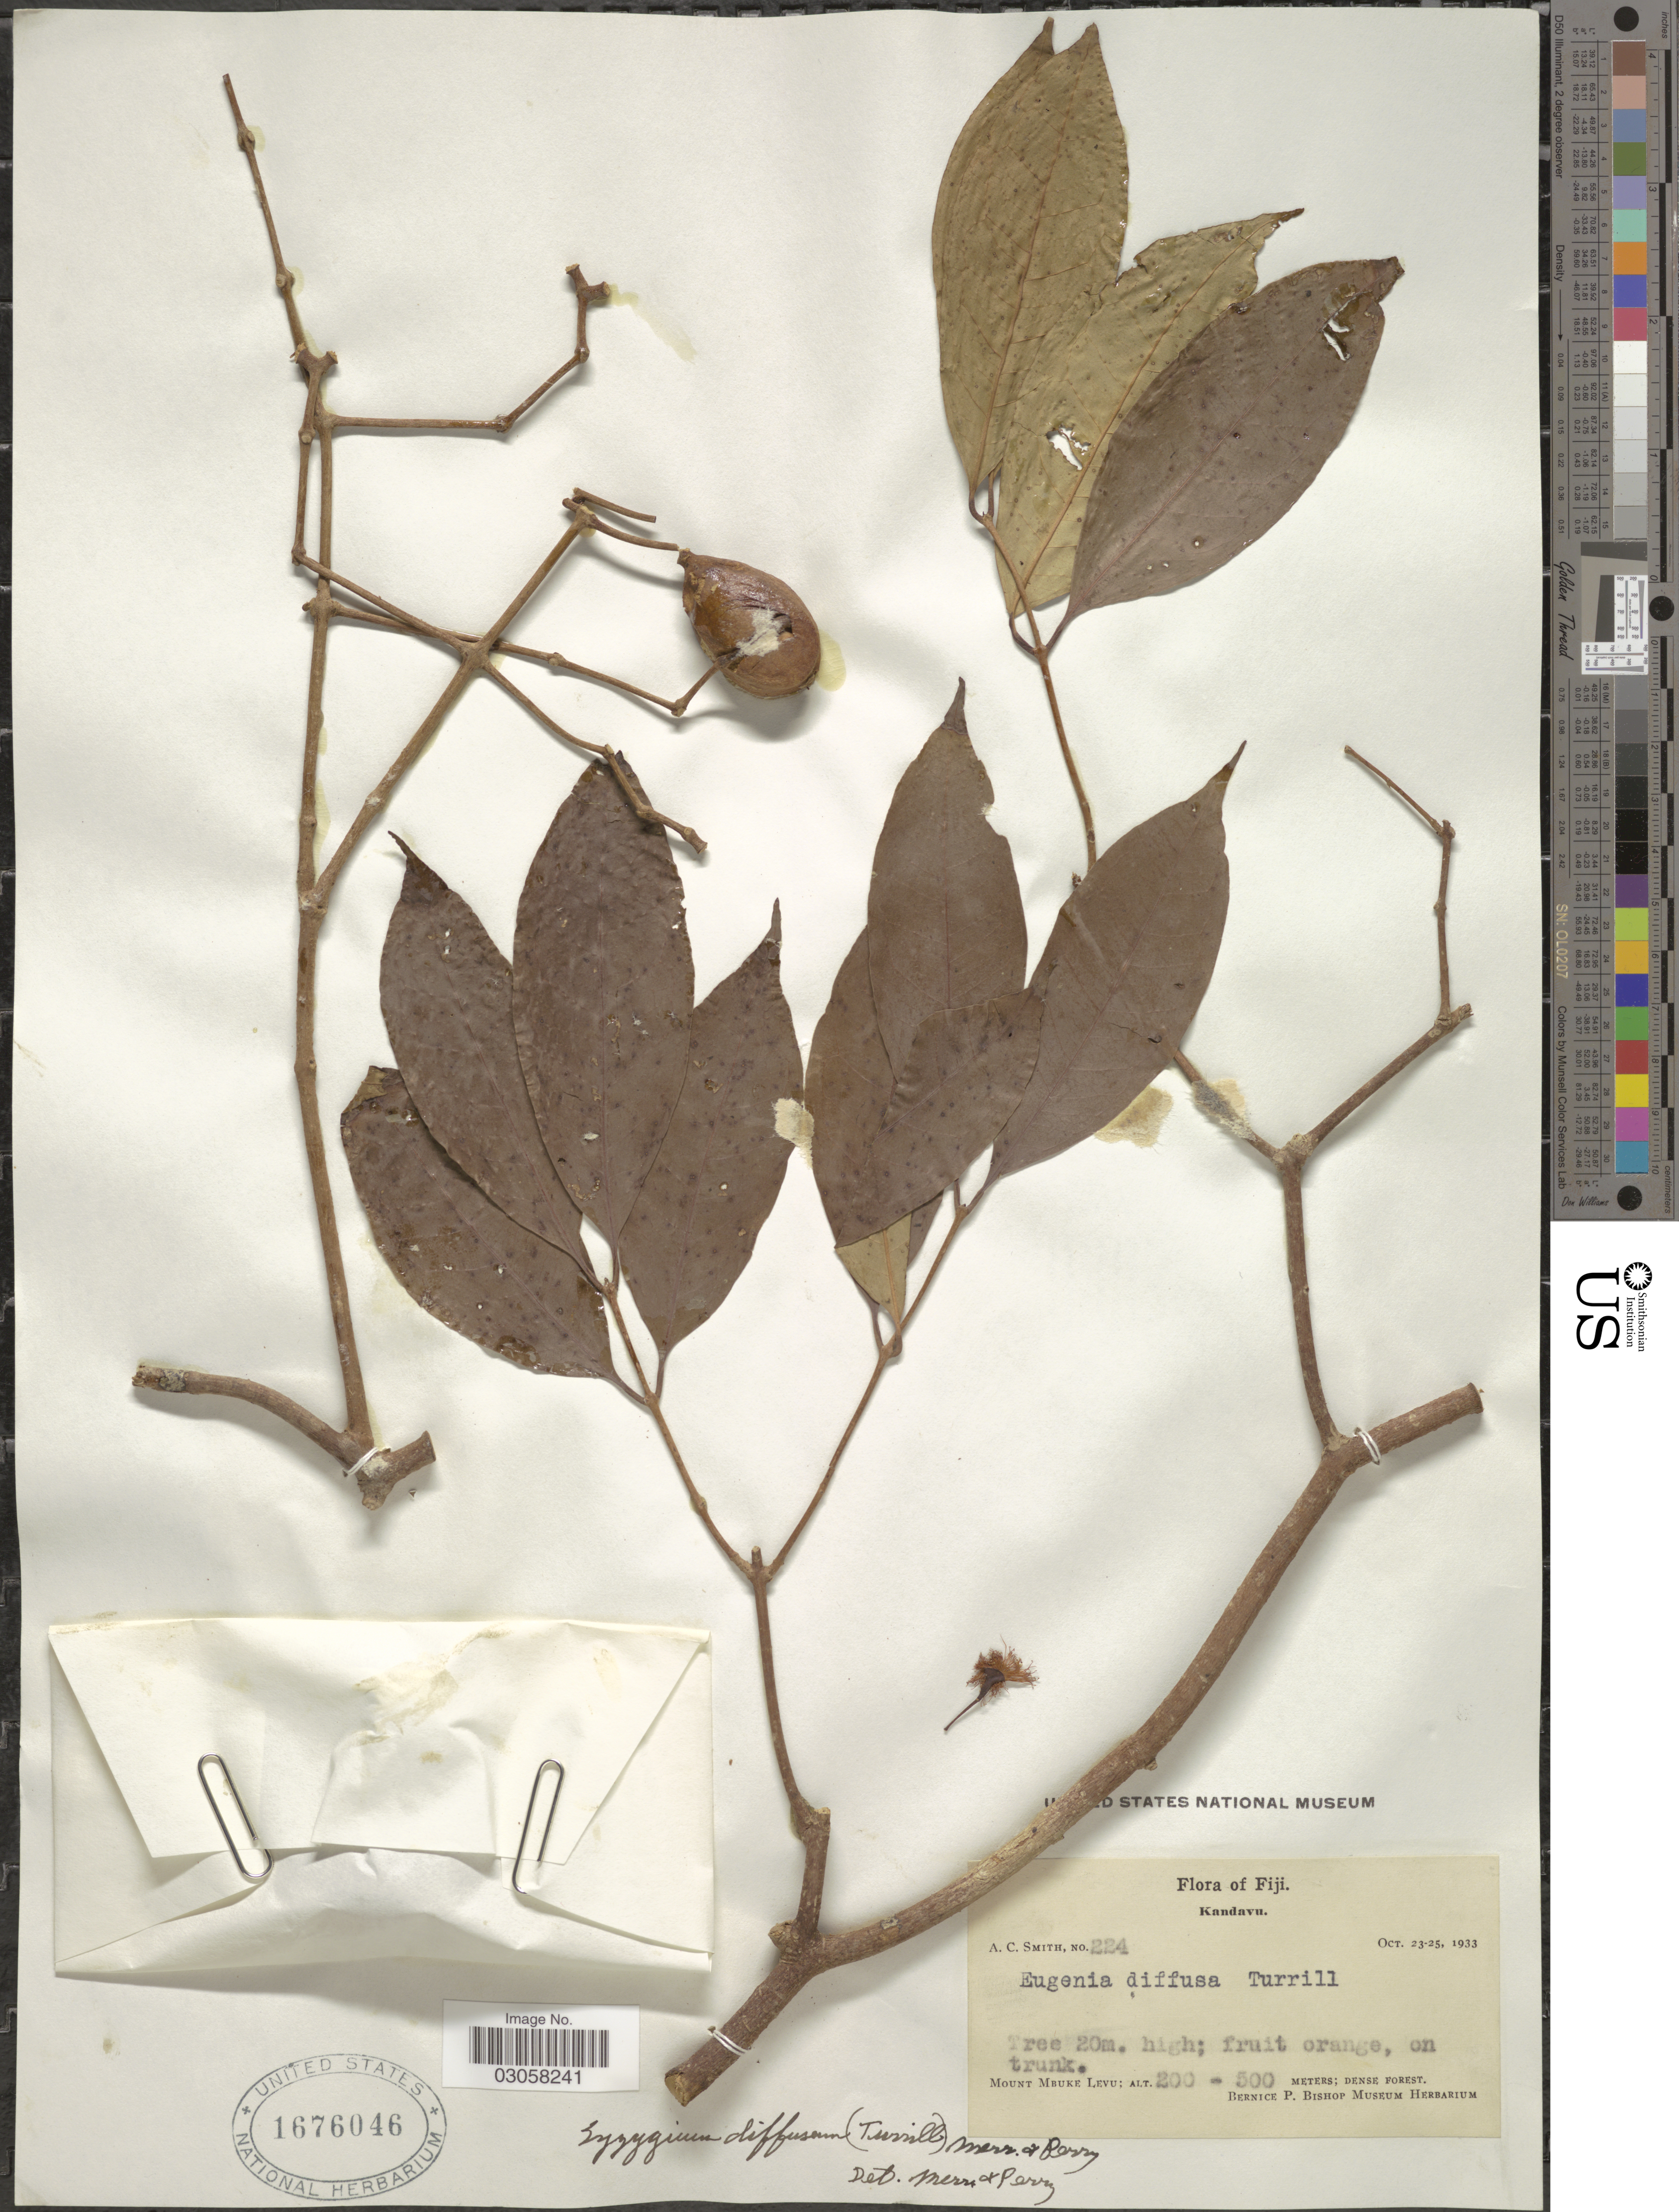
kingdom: Plantae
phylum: Tracheophyta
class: Magnoliopsida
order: Myrtales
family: Myrtaceae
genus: Syzygium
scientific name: Syzygium diffusum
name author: (Turill) Merr. & L.M. Perry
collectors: A. C. Smith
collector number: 224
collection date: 1933-10-23/1933-10-25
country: Fiji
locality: Kandavu. Mount Mbuke Levu.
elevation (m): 200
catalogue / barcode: US 1676046